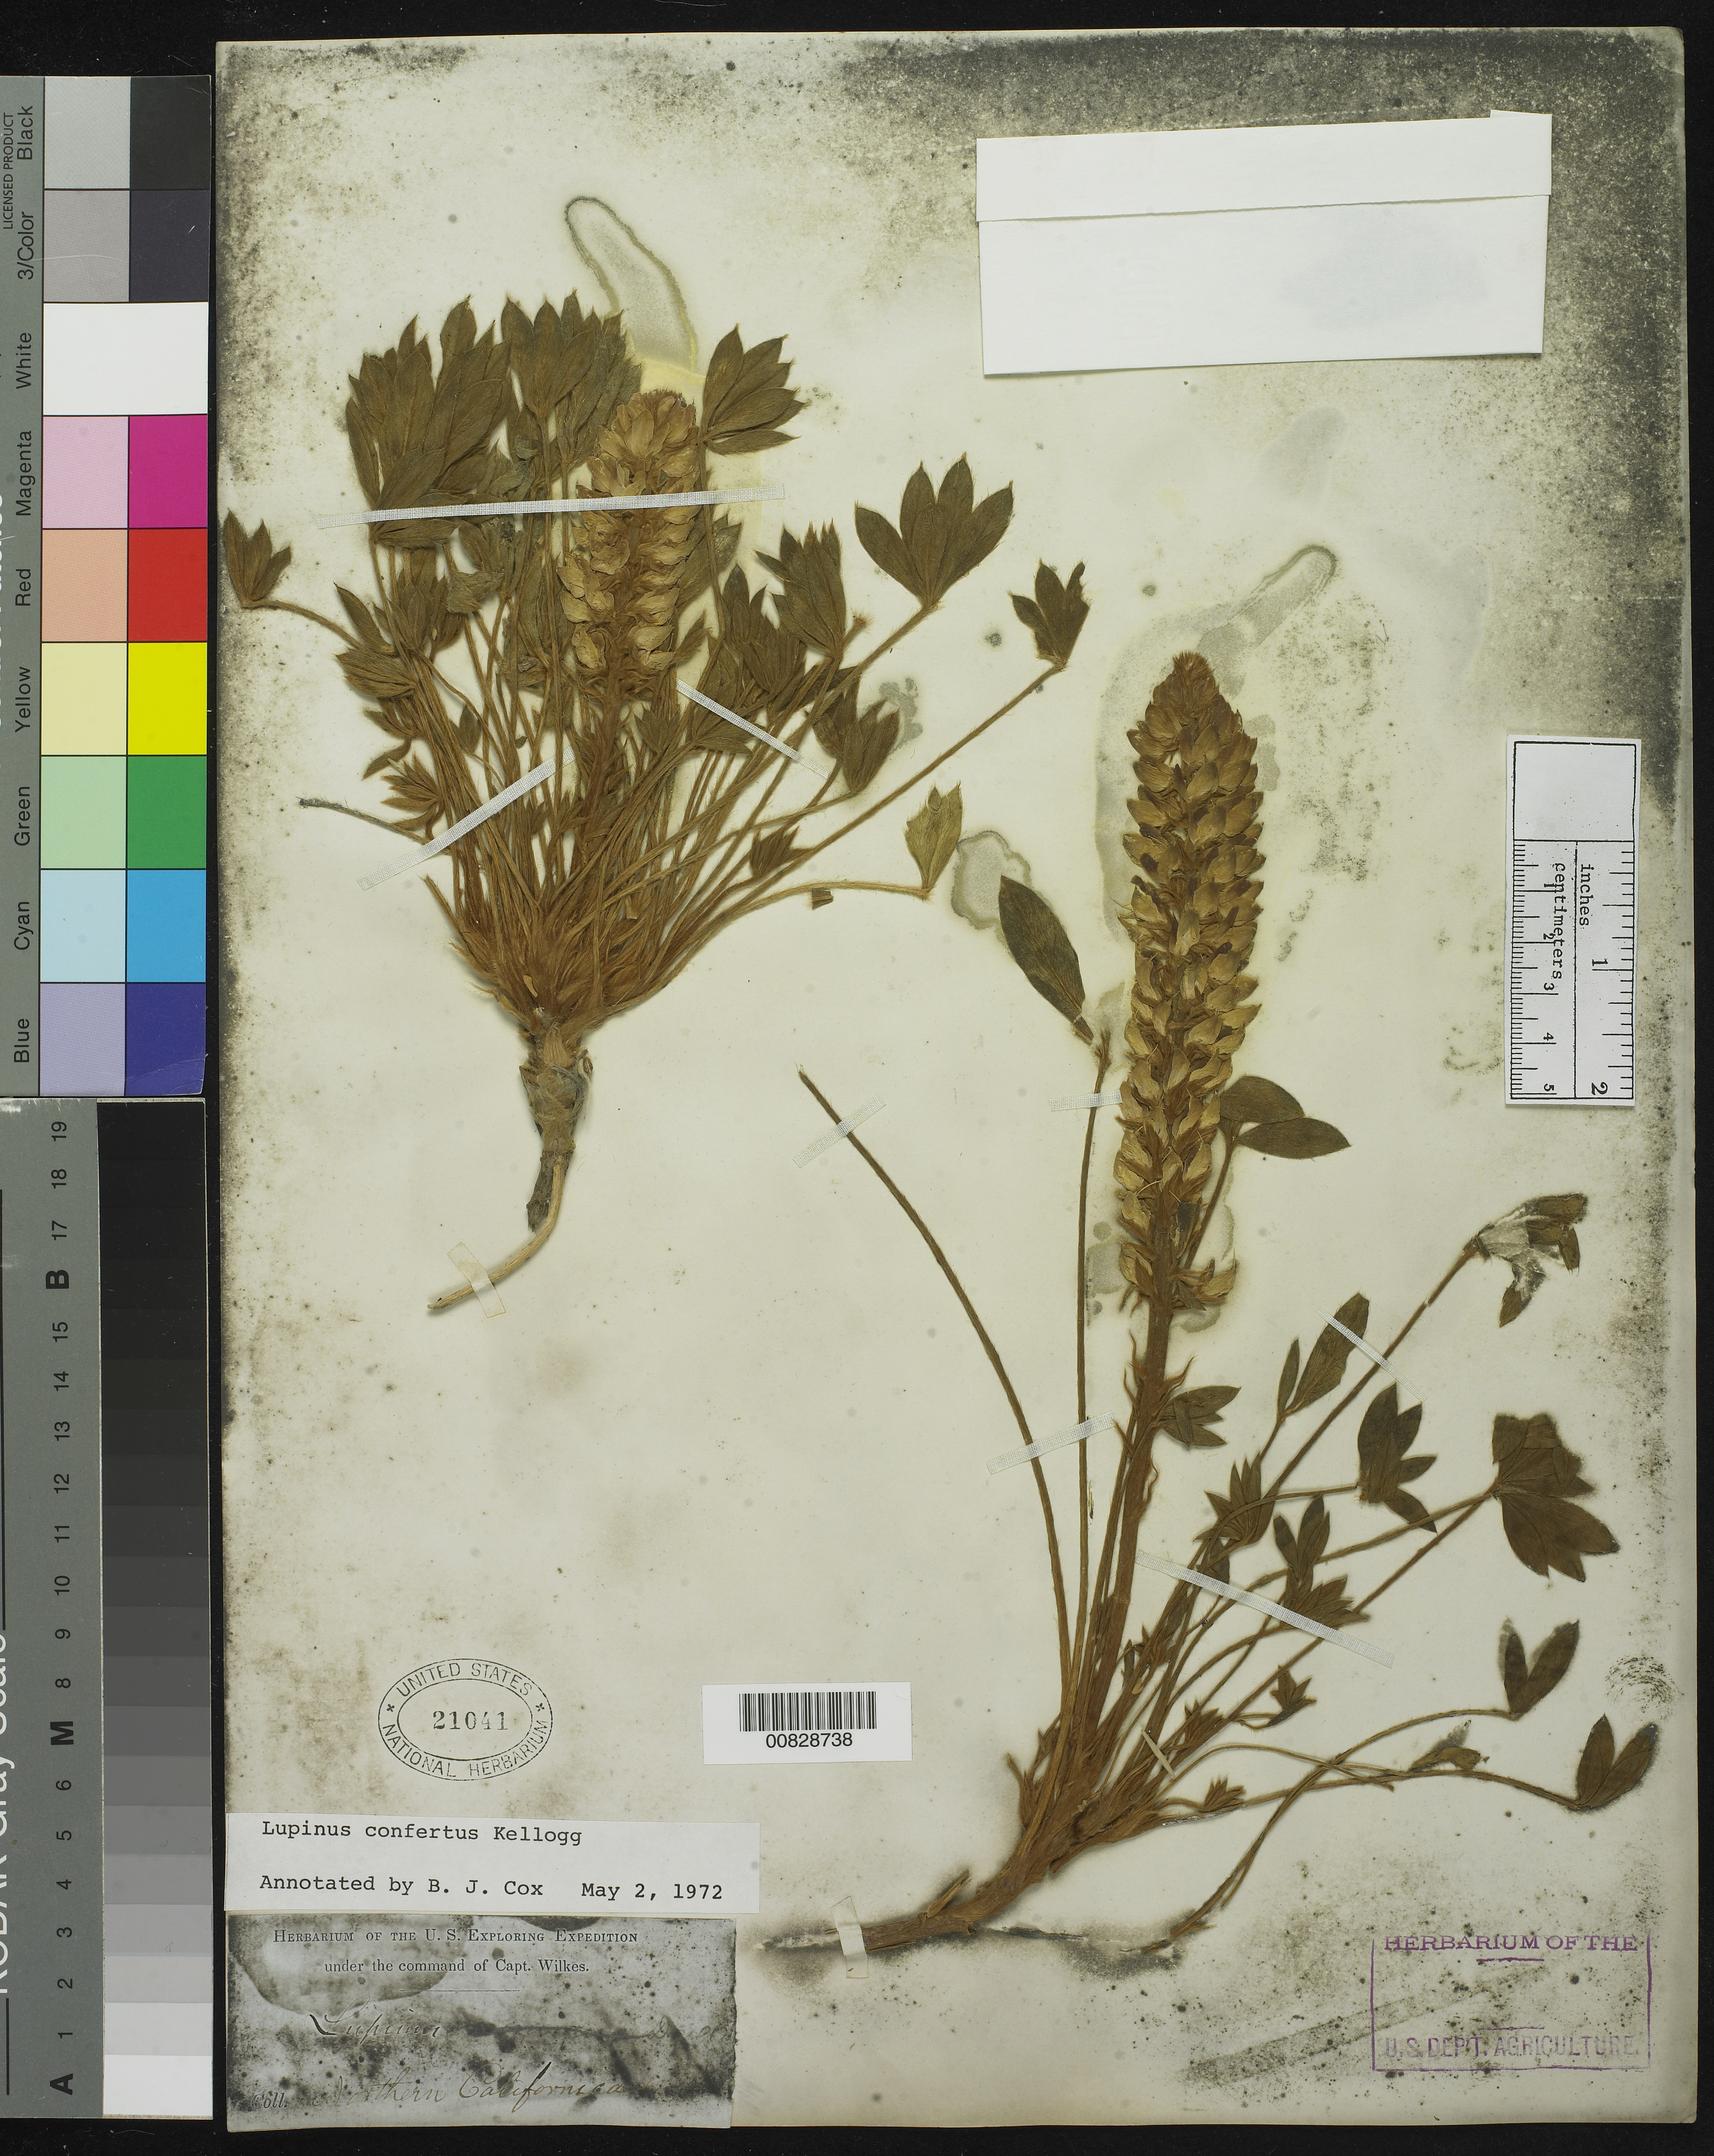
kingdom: Plantae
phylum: Tracheophyta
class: Magnoliopsida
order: Fabales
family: Fabaceae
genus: Lupinus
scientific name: Lupinus confertus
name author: Kellogg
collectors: Wilkes Explor. Exped.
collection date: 1838/1842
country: United States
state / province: California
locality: Northern California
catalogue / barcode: US 21041